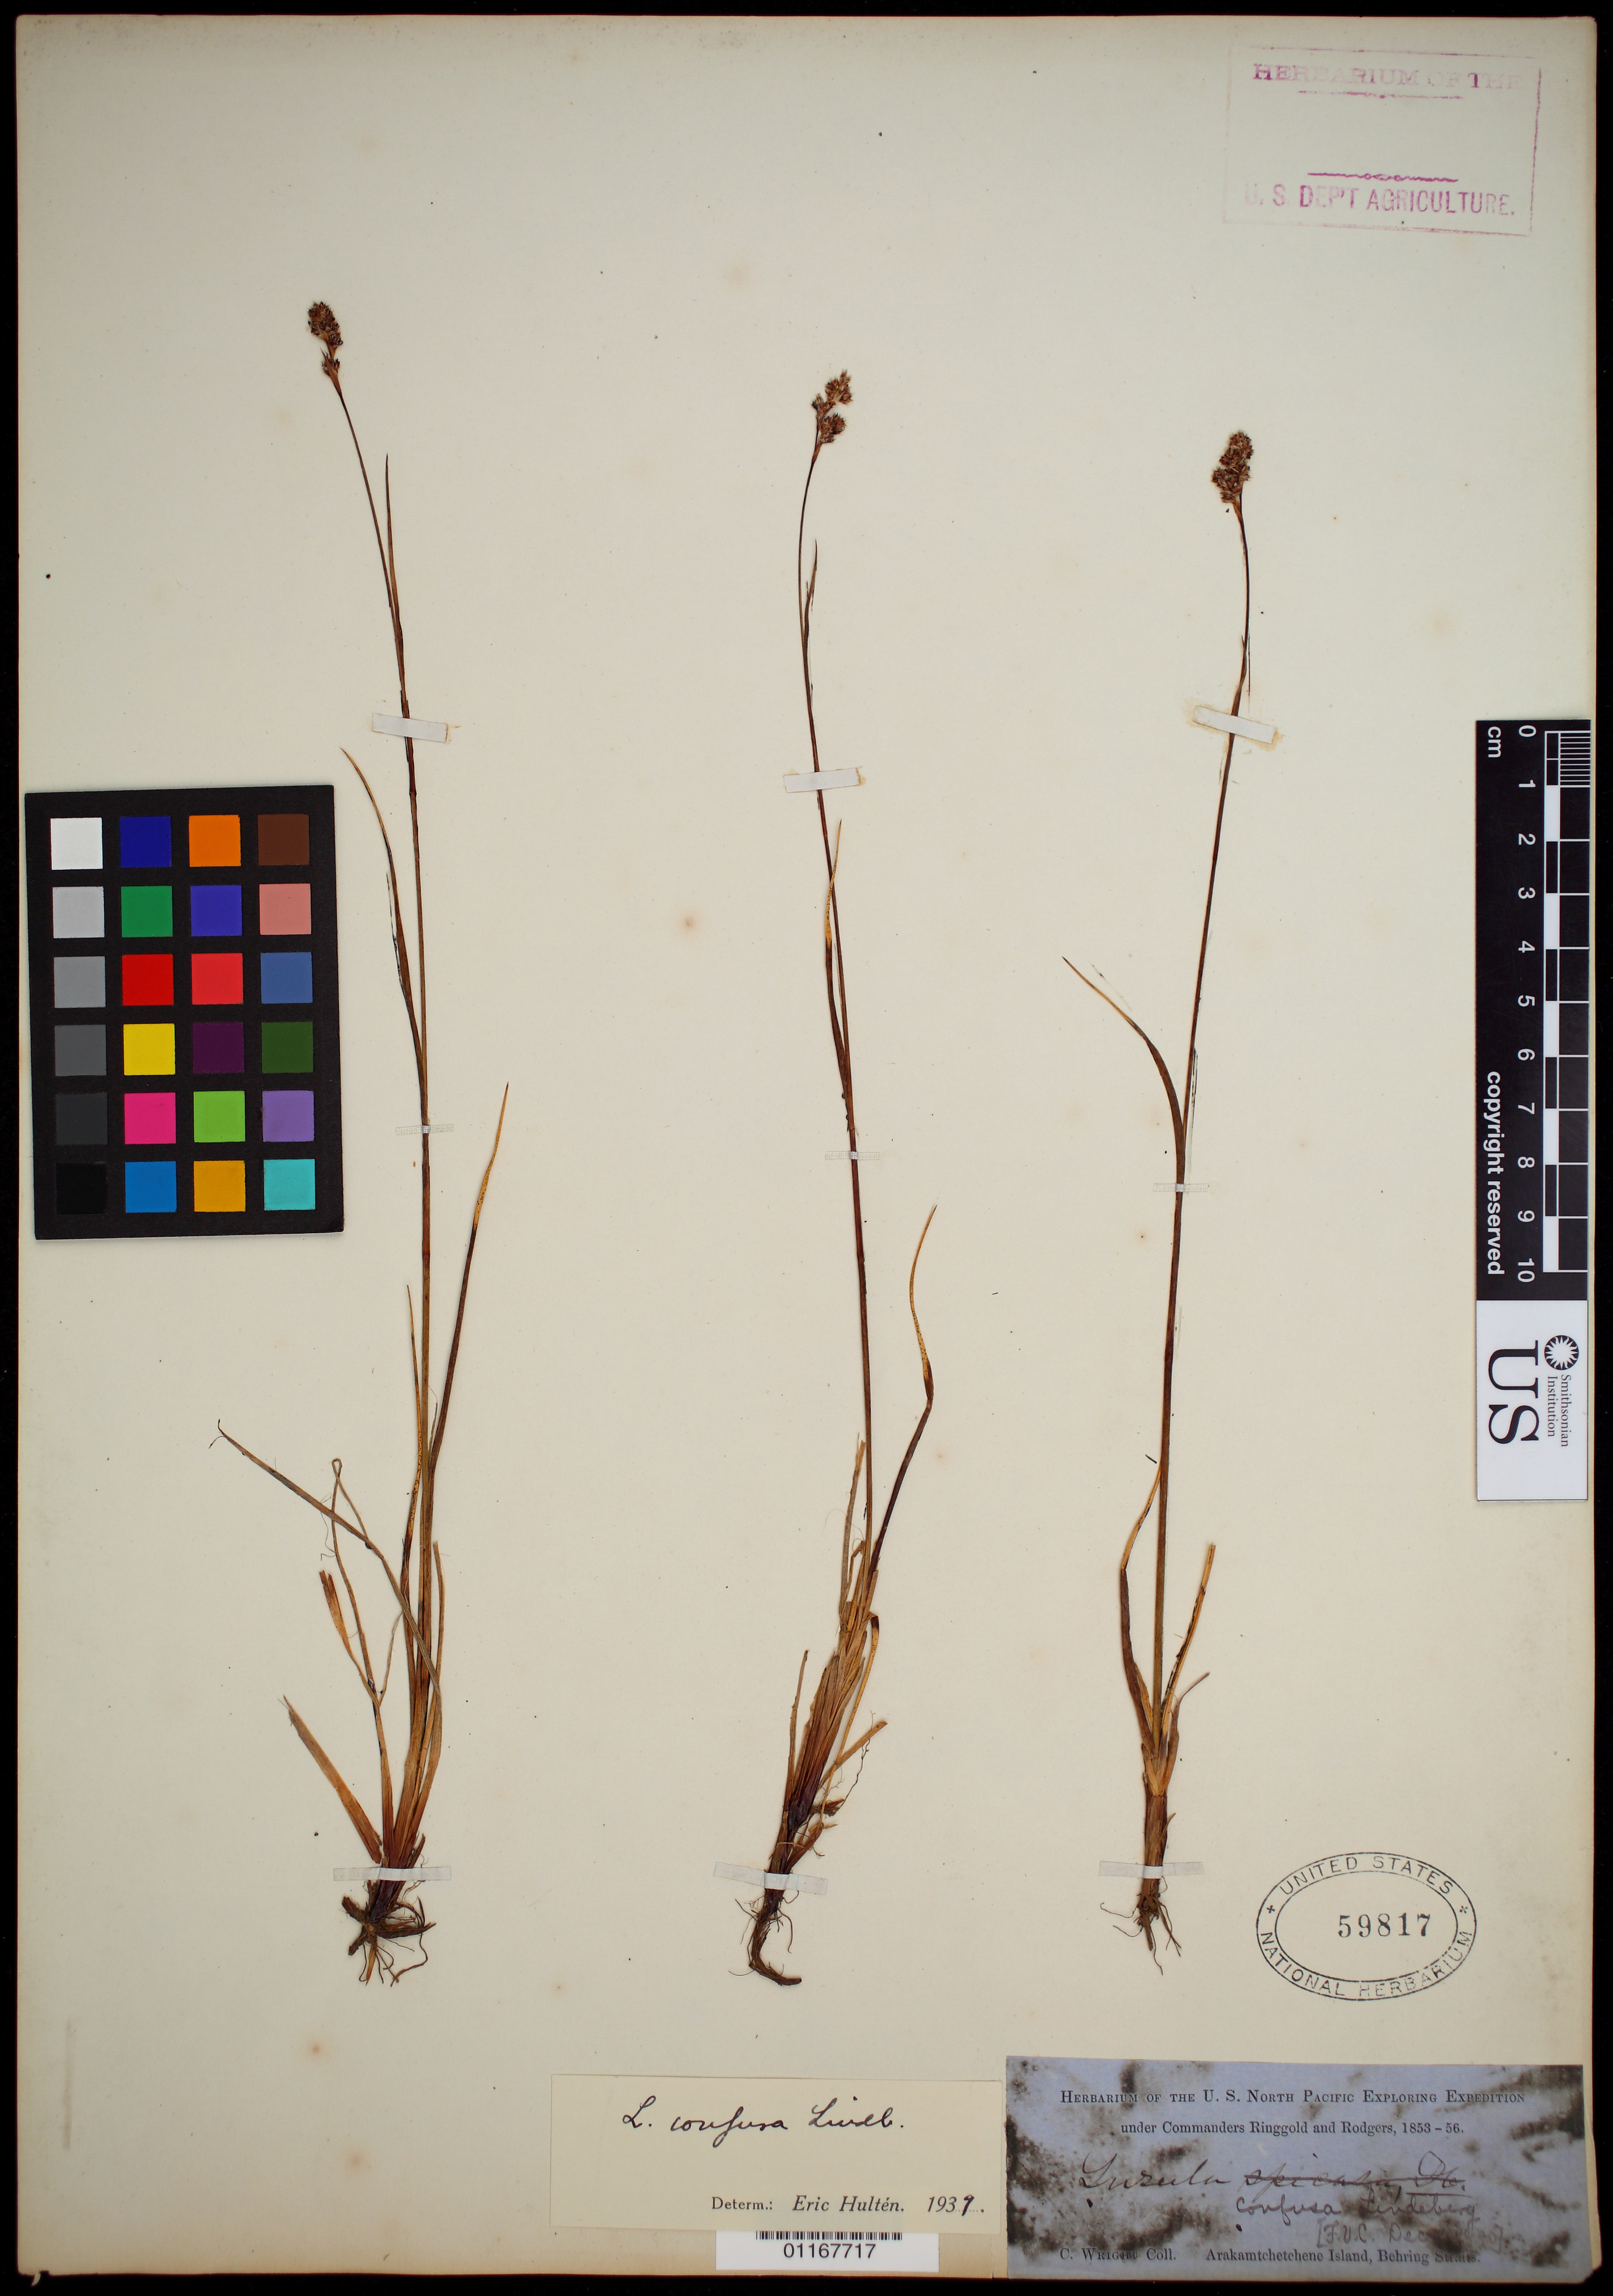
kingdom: Plantae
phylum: Tracheophyta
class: Liliopsida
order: Poales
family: Juncaceae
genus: Luzula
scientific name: Luzula confusa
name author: Lindeb.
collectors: C. Wright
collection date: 1853/1856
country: Russian Federation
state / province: Chukotka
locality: Arakamtchetchene I. Bering's Straits.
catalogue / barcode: US 59817